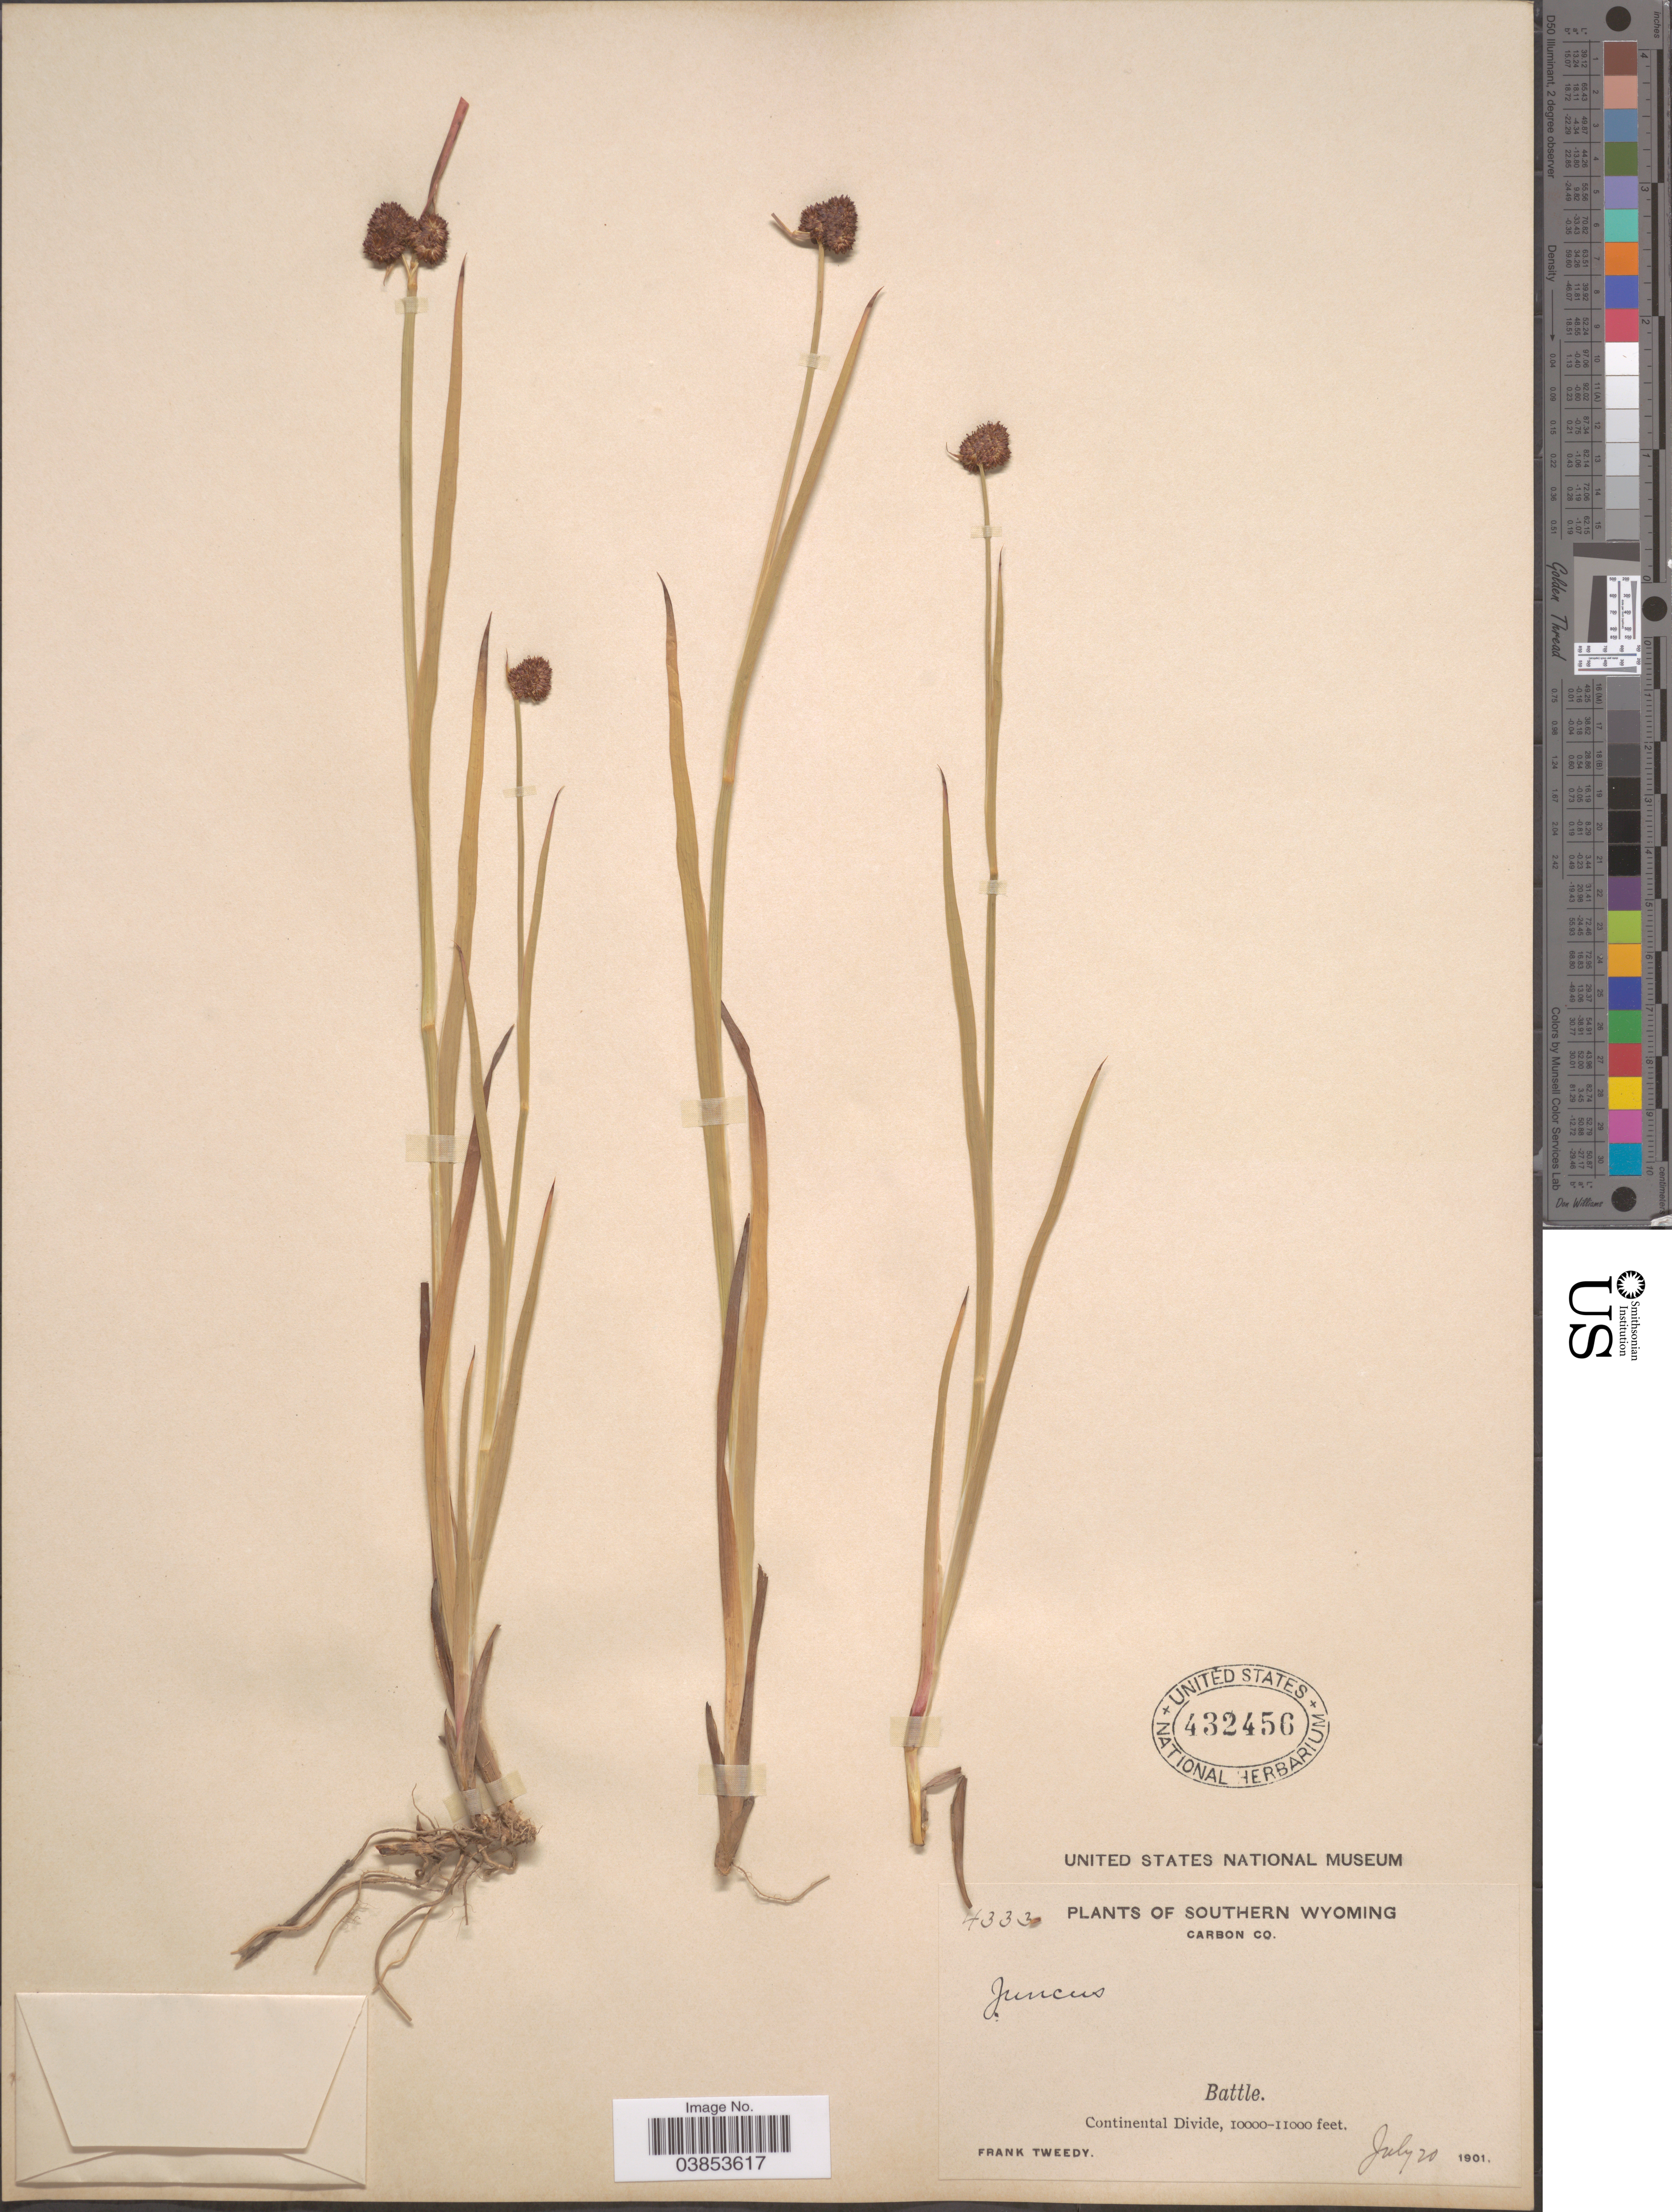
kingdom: Plantae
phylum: Tracheophyta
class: Liliopsida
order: Poales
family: Juncaceae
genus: Juncus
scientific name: Juncus ensifolius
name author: Wikstr.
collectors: F. Tweedy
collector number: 4333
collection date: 1901-07-20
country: United States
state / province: Wyoming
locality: Southern Wyoming, Carbon Co. Battle. Continental Divide.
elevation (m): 3048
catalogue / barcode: US 432456